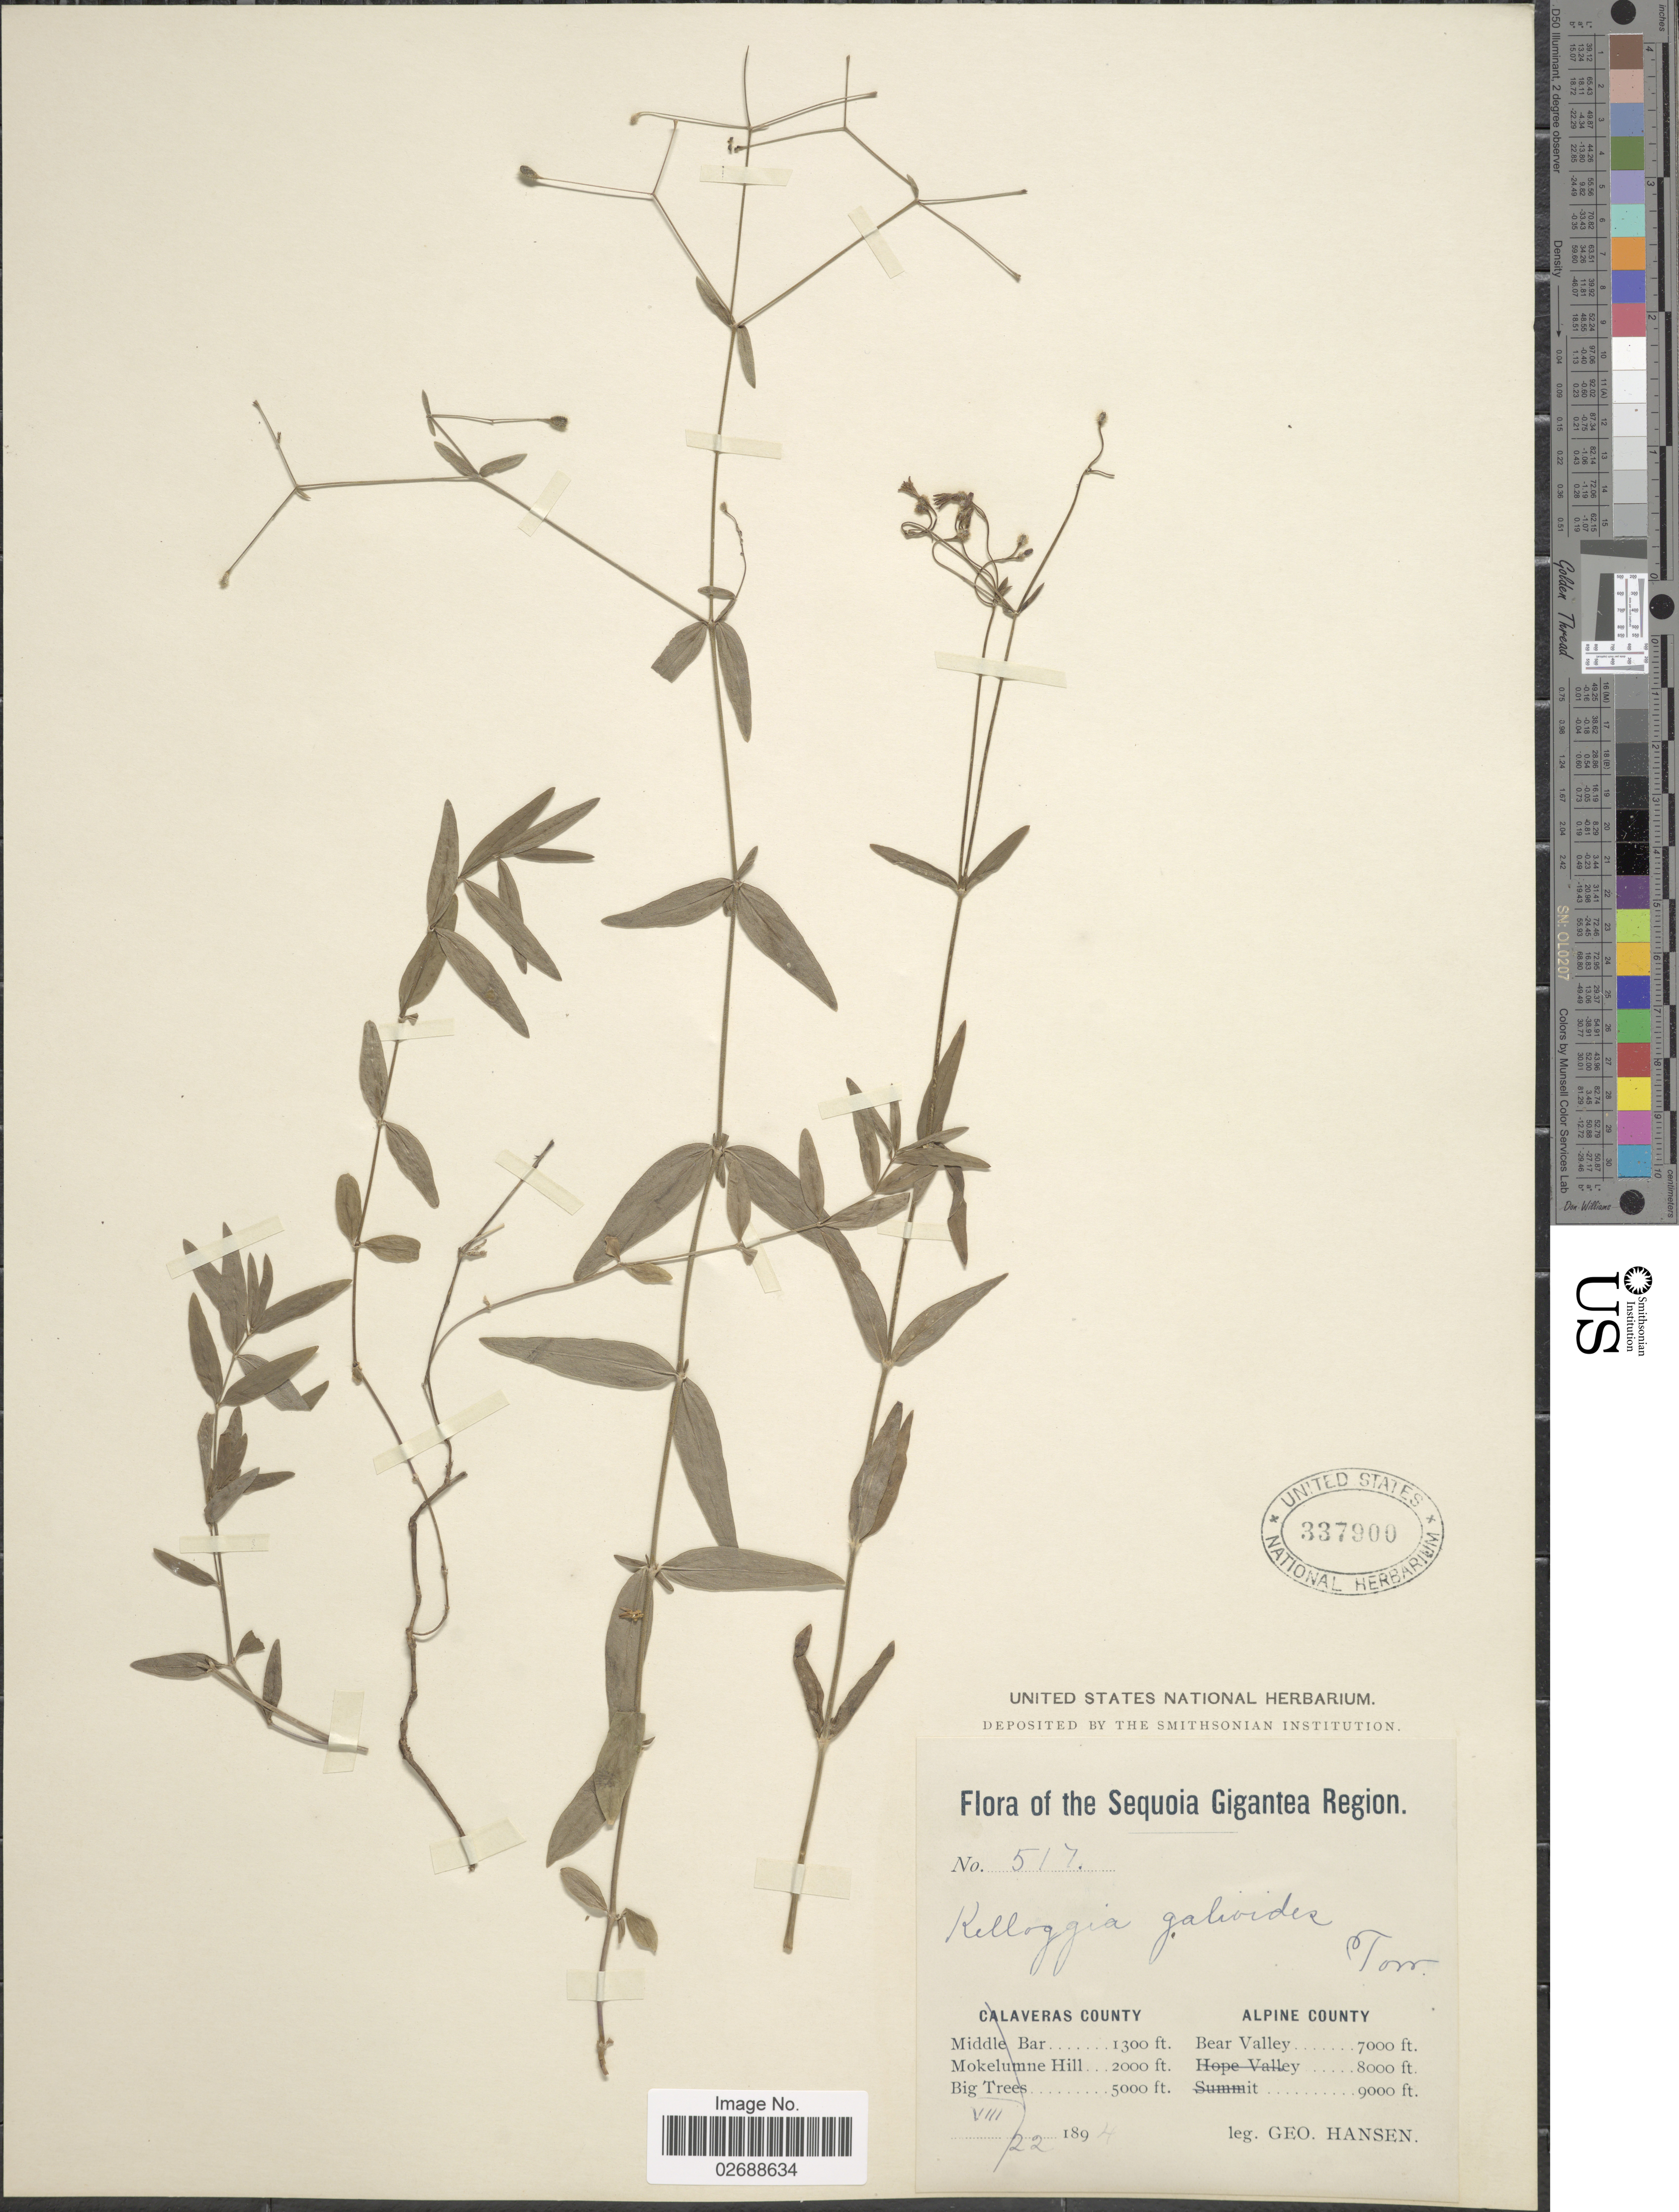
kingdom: Plantae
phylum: Tracheophyta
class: Magnoliopsida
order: Gentianales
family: Rubiaceae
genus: Kelloggia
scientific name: Kelloggia galioides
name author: Torr.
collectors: G. Hansen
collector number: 517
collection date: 1894-08-22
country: United States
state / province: California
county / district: Alpine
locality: Sequoia Gigantea Region. Alpine County. Bear Valley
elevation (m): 2134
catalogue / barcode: US 337900